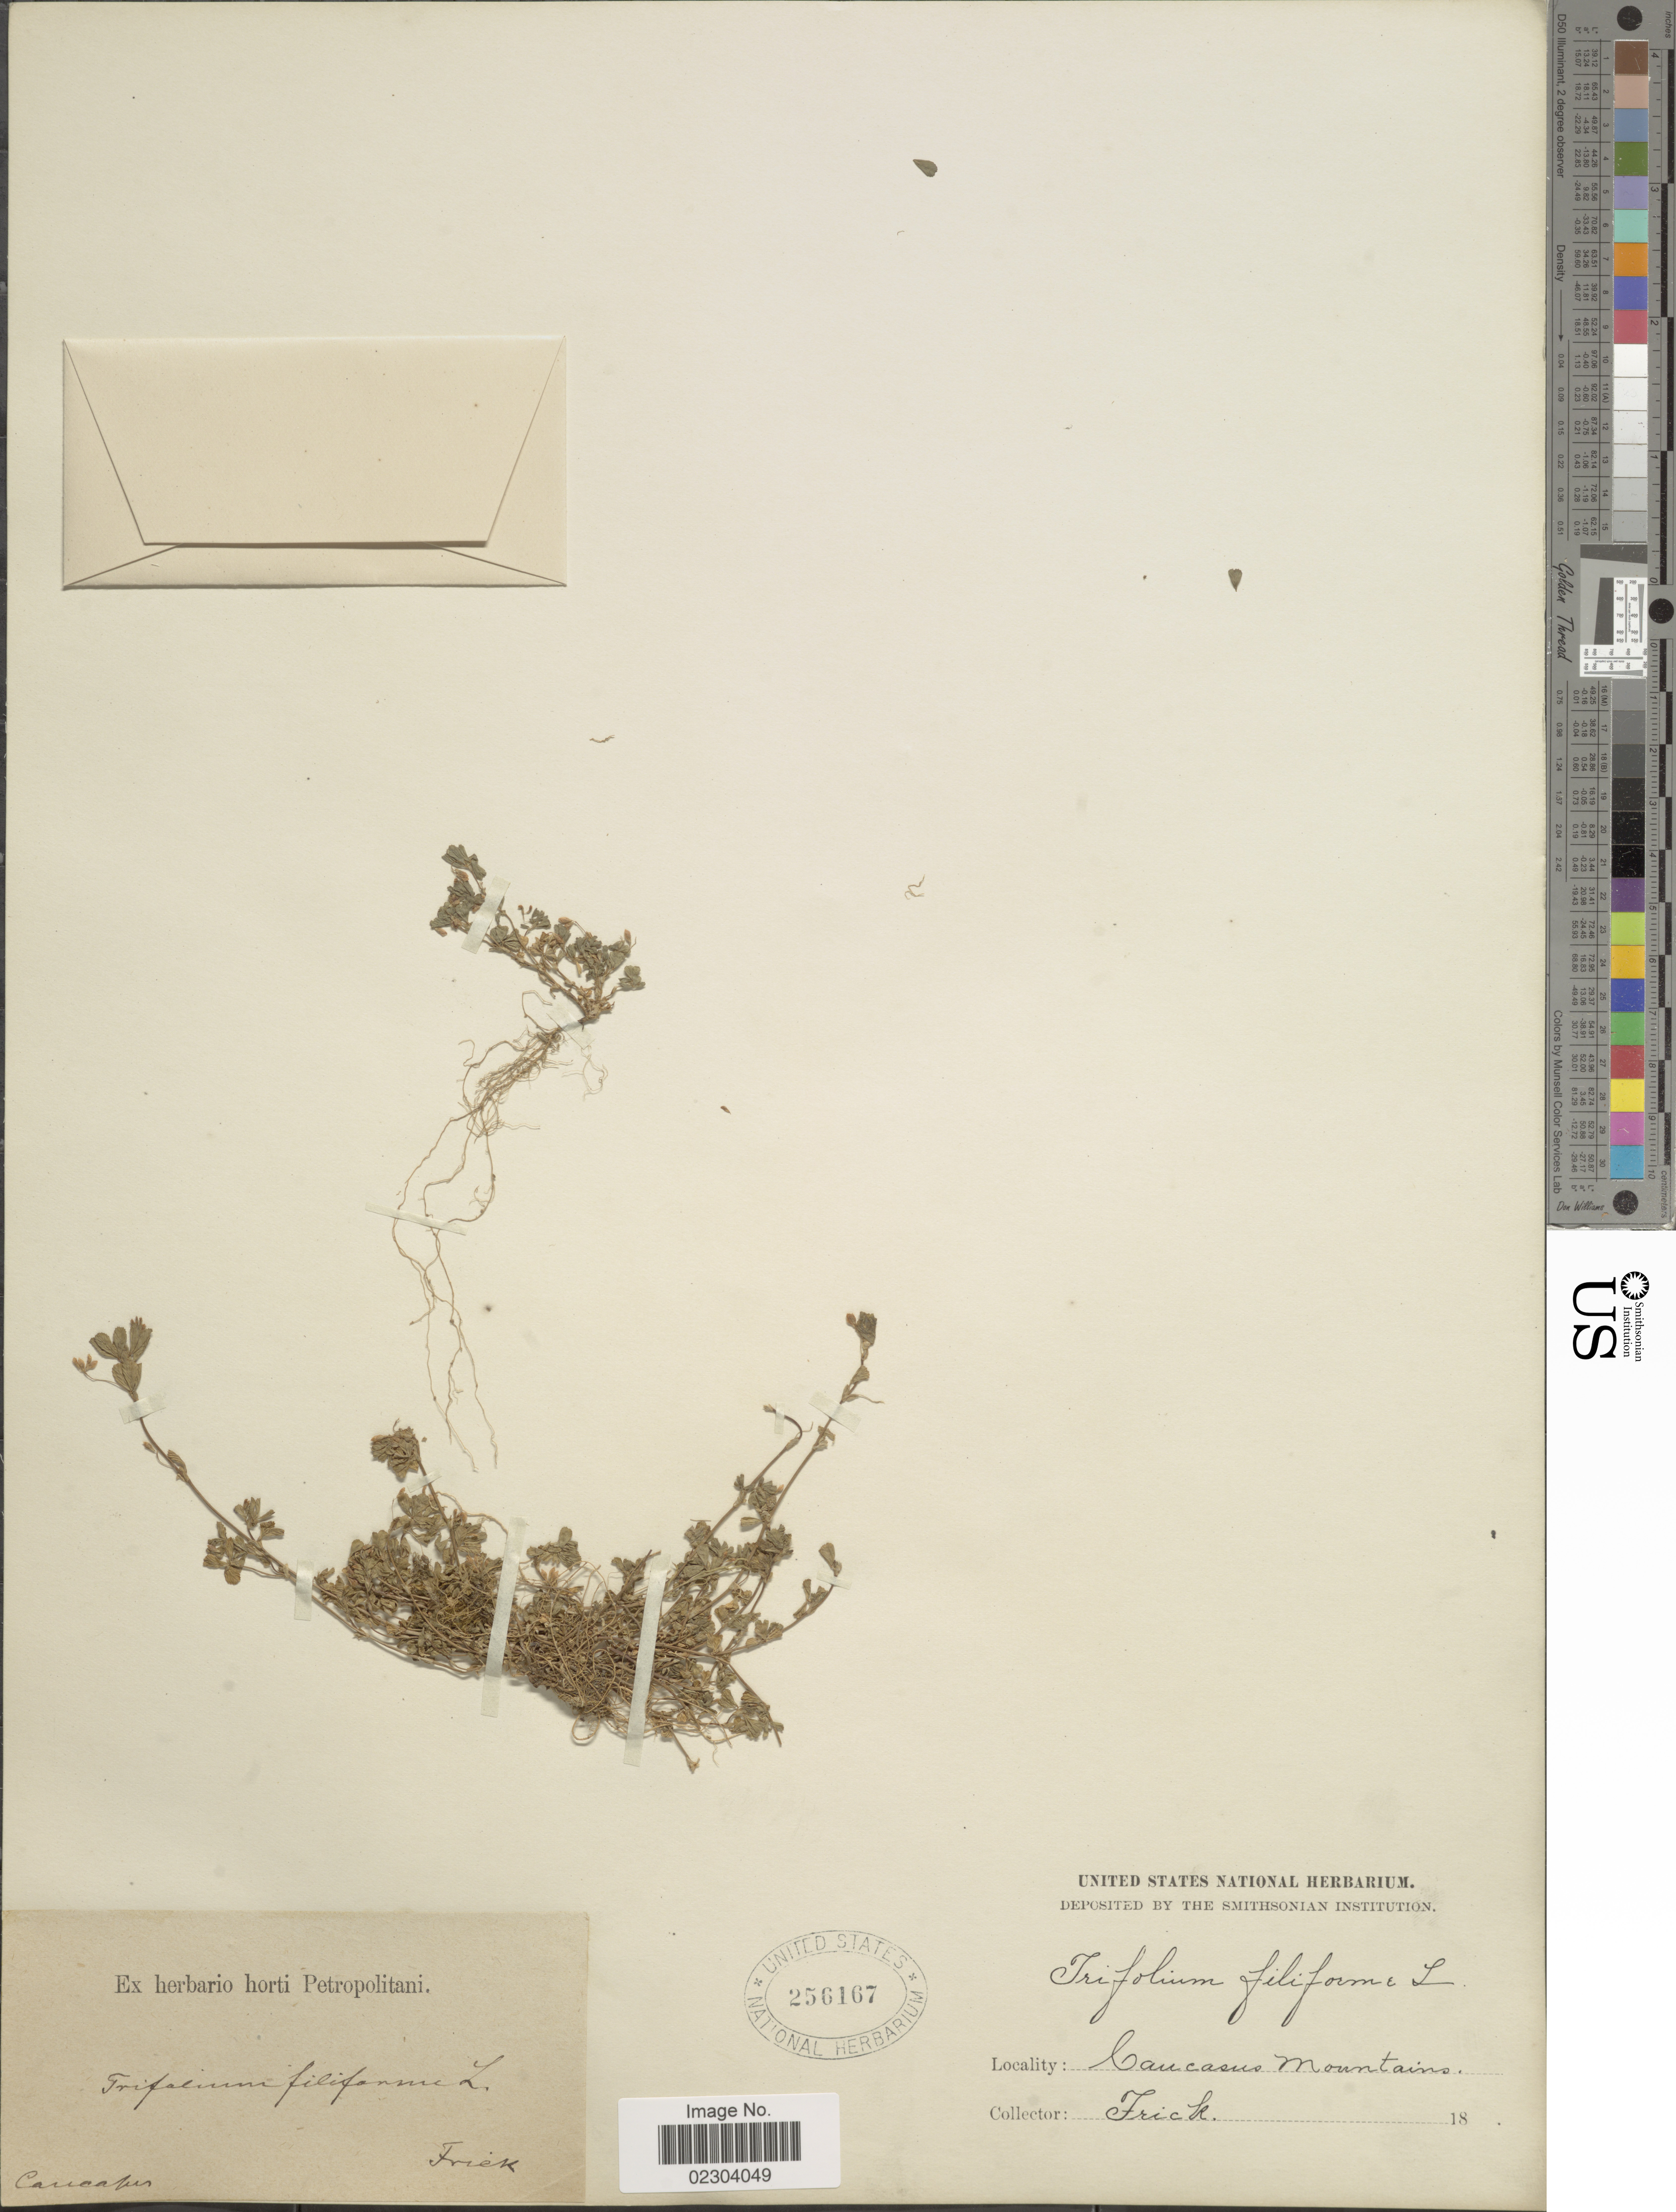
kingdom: Plantae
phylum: Tracheophyta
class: Magnoliopsida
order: Fabales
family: Fabaceae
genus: Trifolium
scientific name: Trifolium filiforme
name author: L.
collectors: Frick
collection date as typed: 18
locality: Caucasus Mountains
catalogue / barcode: US 256167